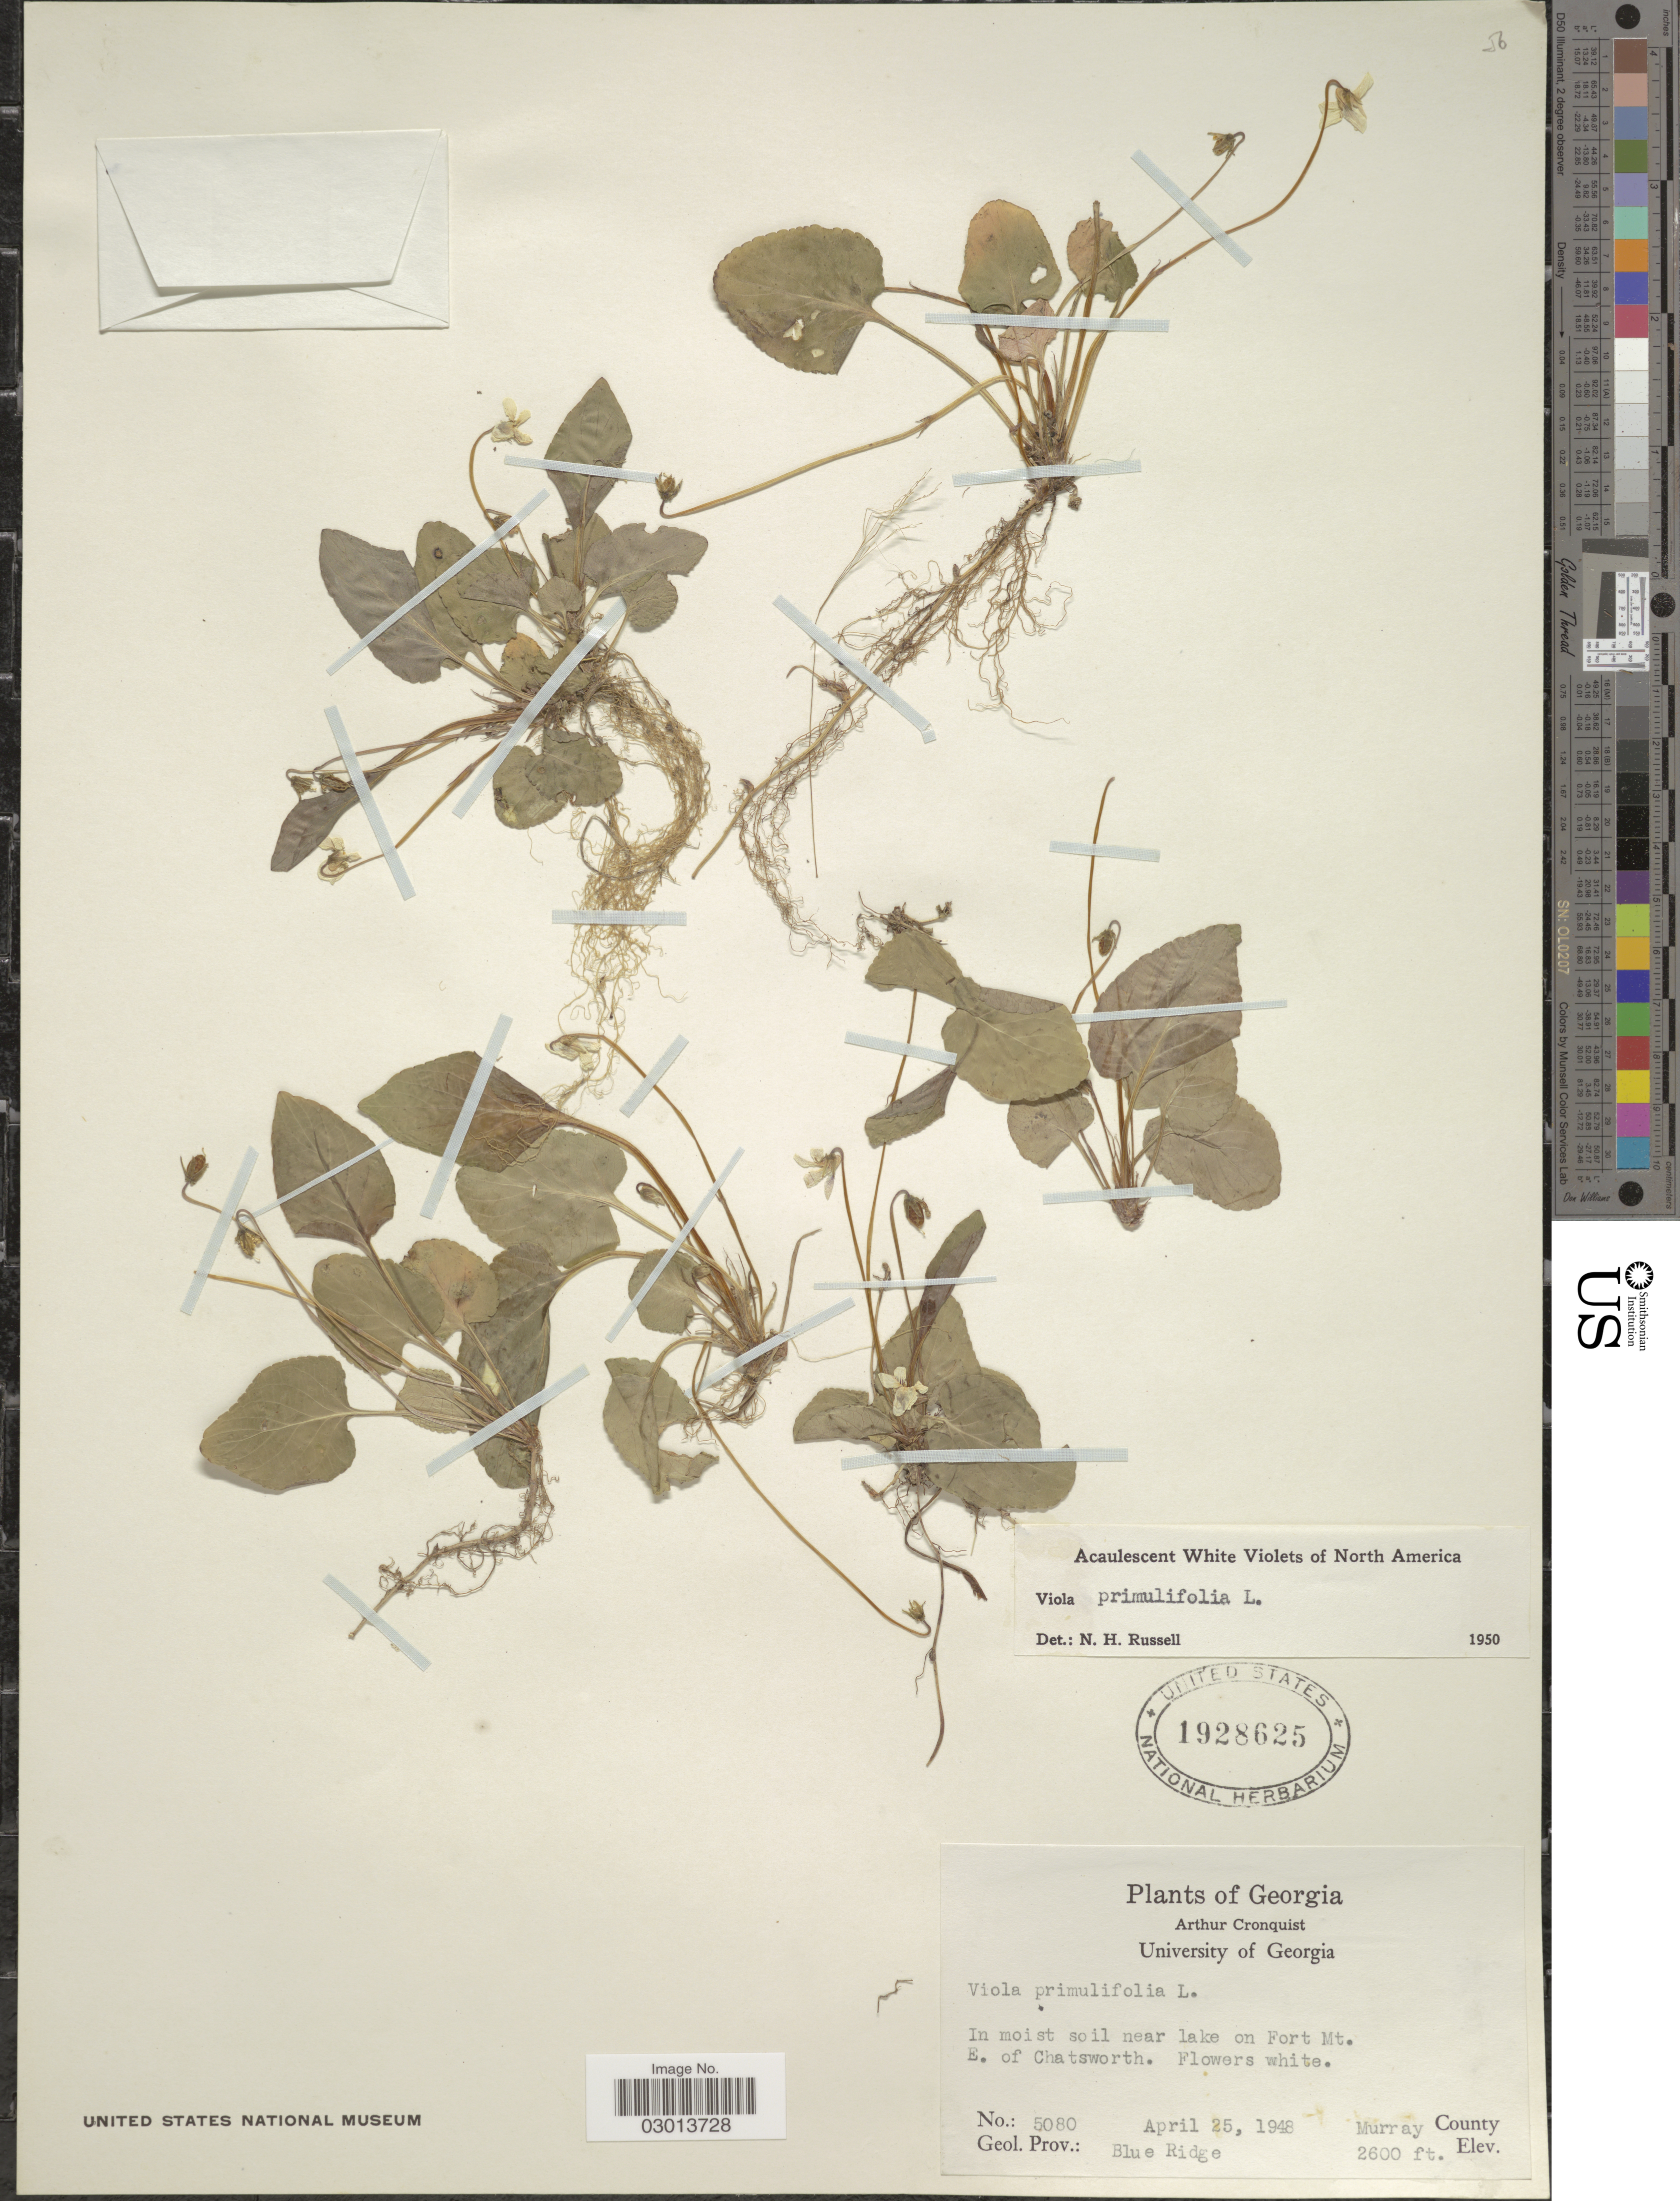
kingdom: Plantae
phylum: Tracheophyta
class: Magnoliopsida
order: Malpighiales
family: Violaceae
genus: Viola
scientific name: Viola primulifolia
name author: L.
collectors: A. J. Cronquist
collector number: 5080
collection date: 1948-04-25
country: United States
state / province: Georgia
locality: Near lake on Fort Mt. E. of Chatsworth. Murray County. Geol. Prov.: Blue Ridge.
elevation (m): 792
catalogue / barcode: US 1928625